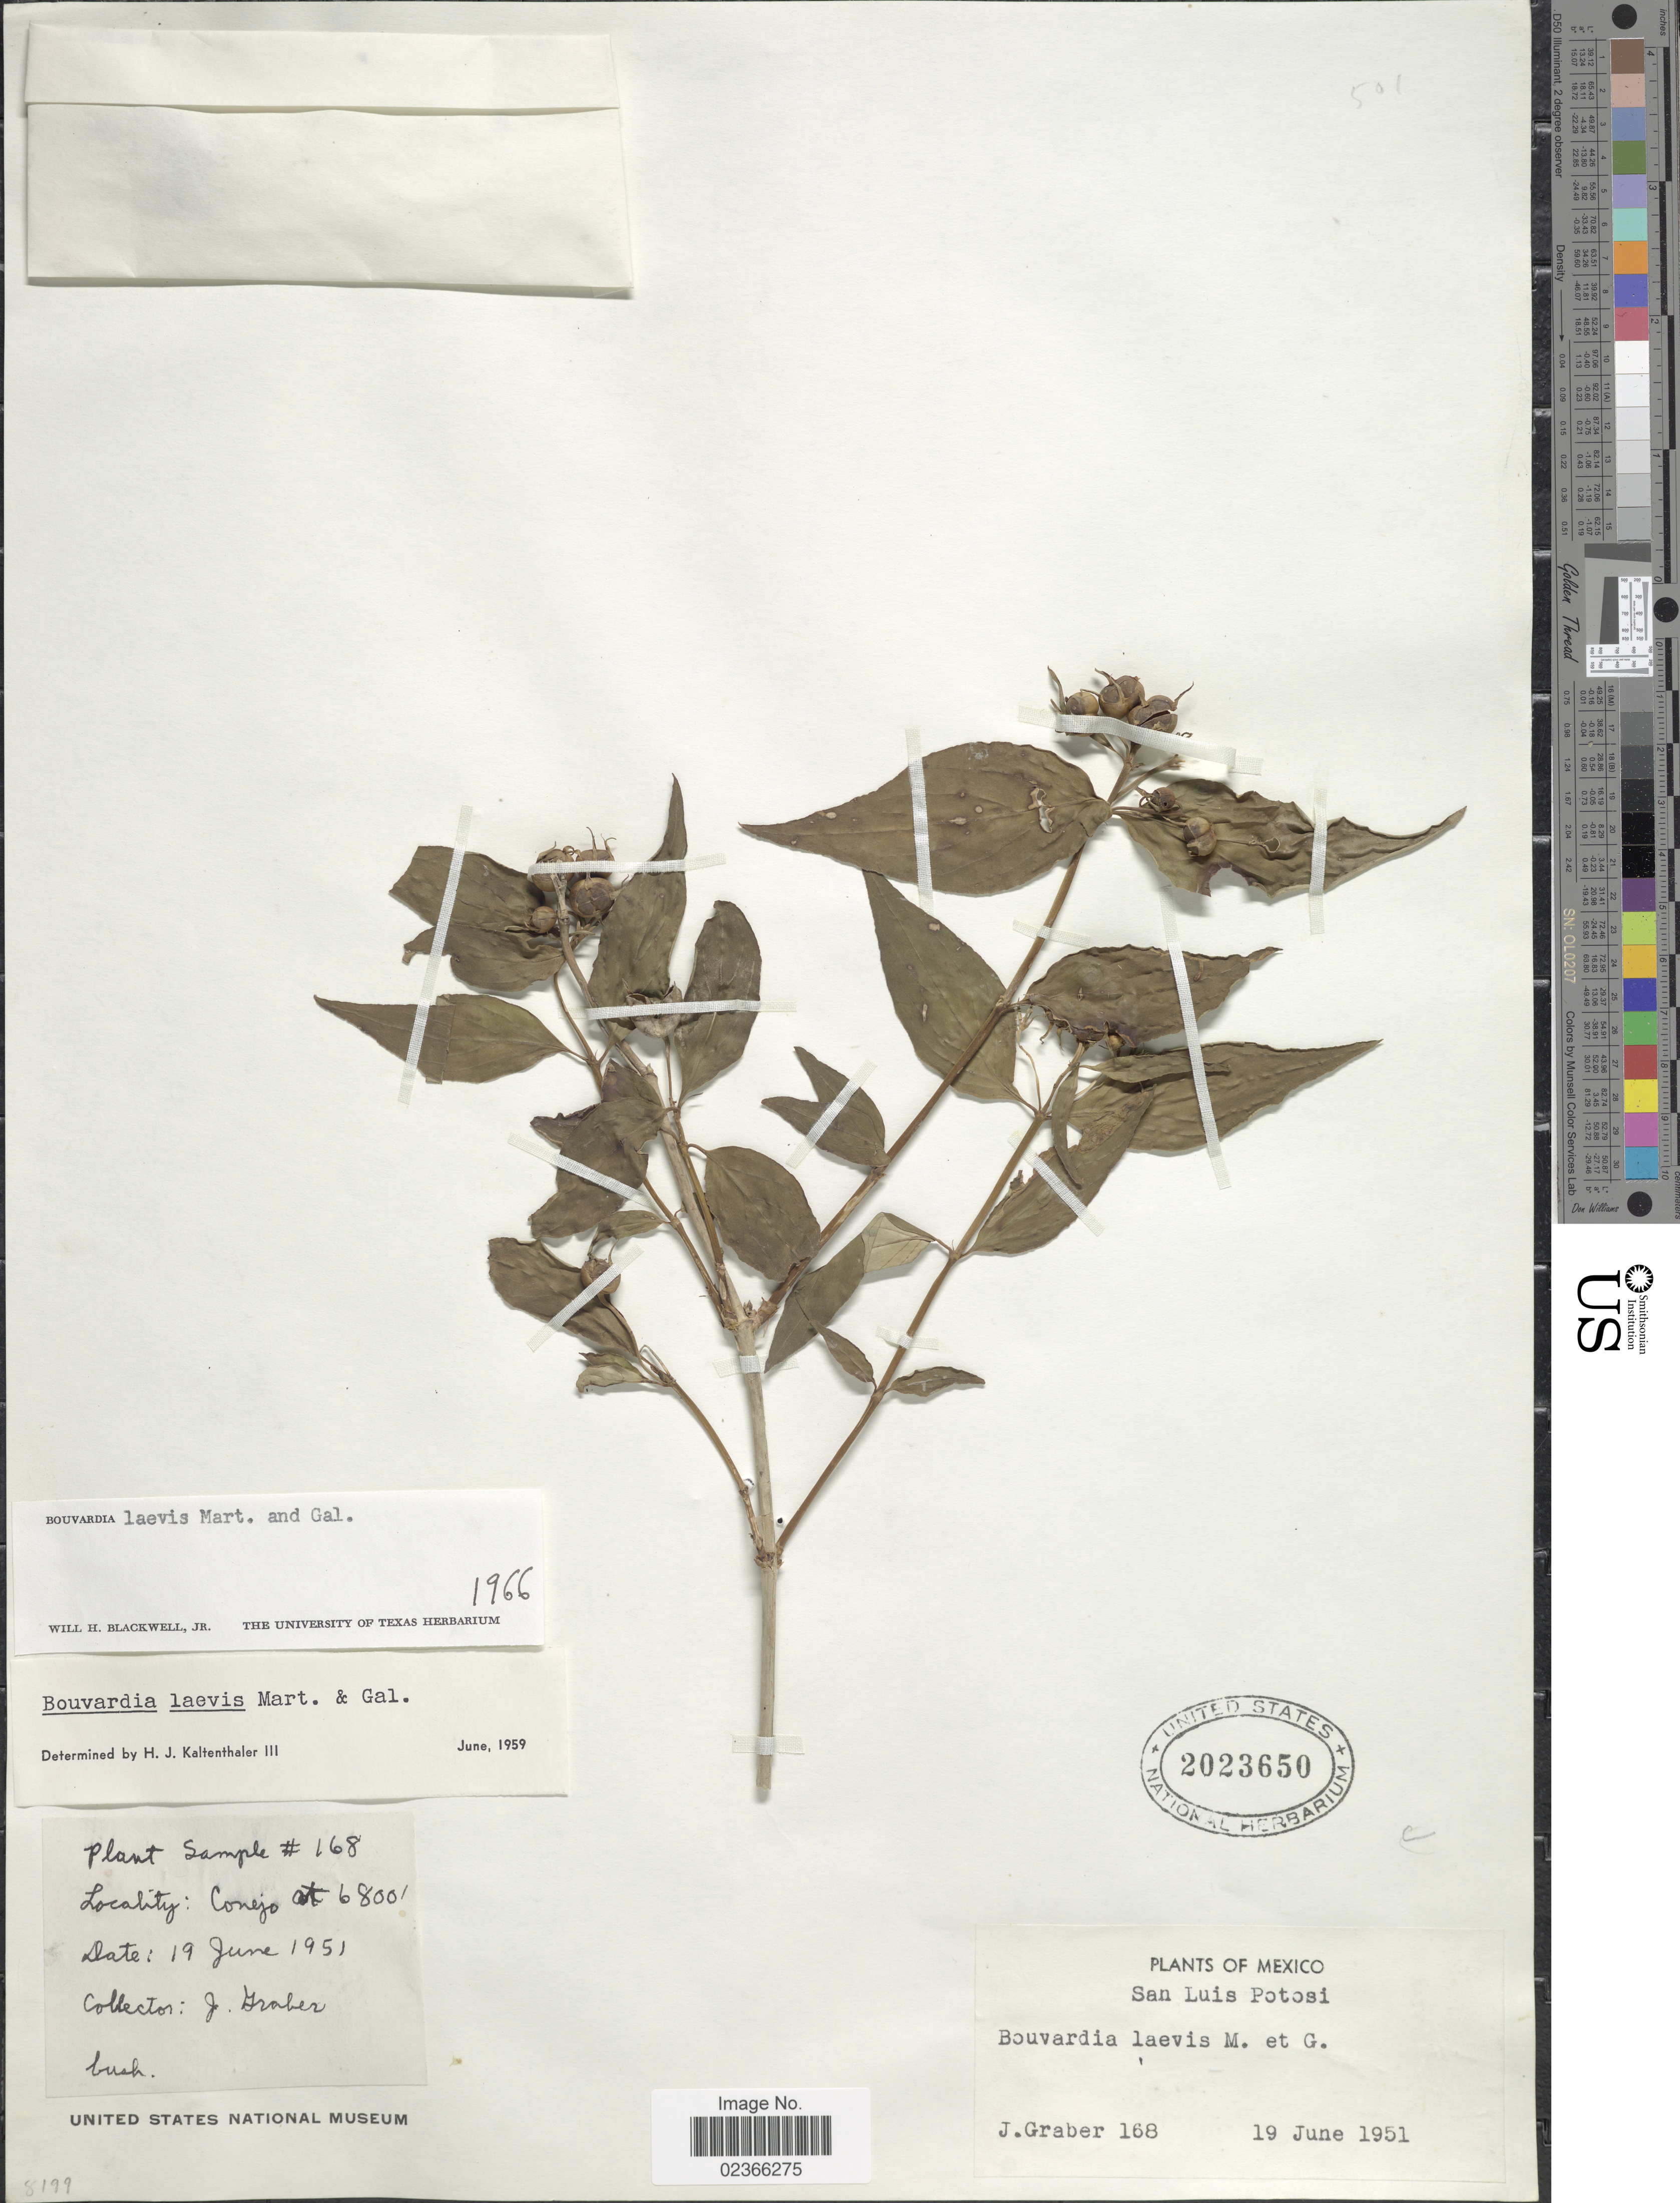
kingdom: Plantae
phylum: Tracheophyta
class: Magnoliopsida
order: Gentianales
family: Rubiaceae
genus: Bouvardia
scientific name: Bouvardia laevis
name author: M. Martens & Galeotti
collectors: J. Graber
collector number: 168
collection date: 1951-06-19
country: Mexico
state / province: San Luis Potosí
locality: San Luis Potosi.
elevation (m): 2073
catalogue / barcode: US 2023650